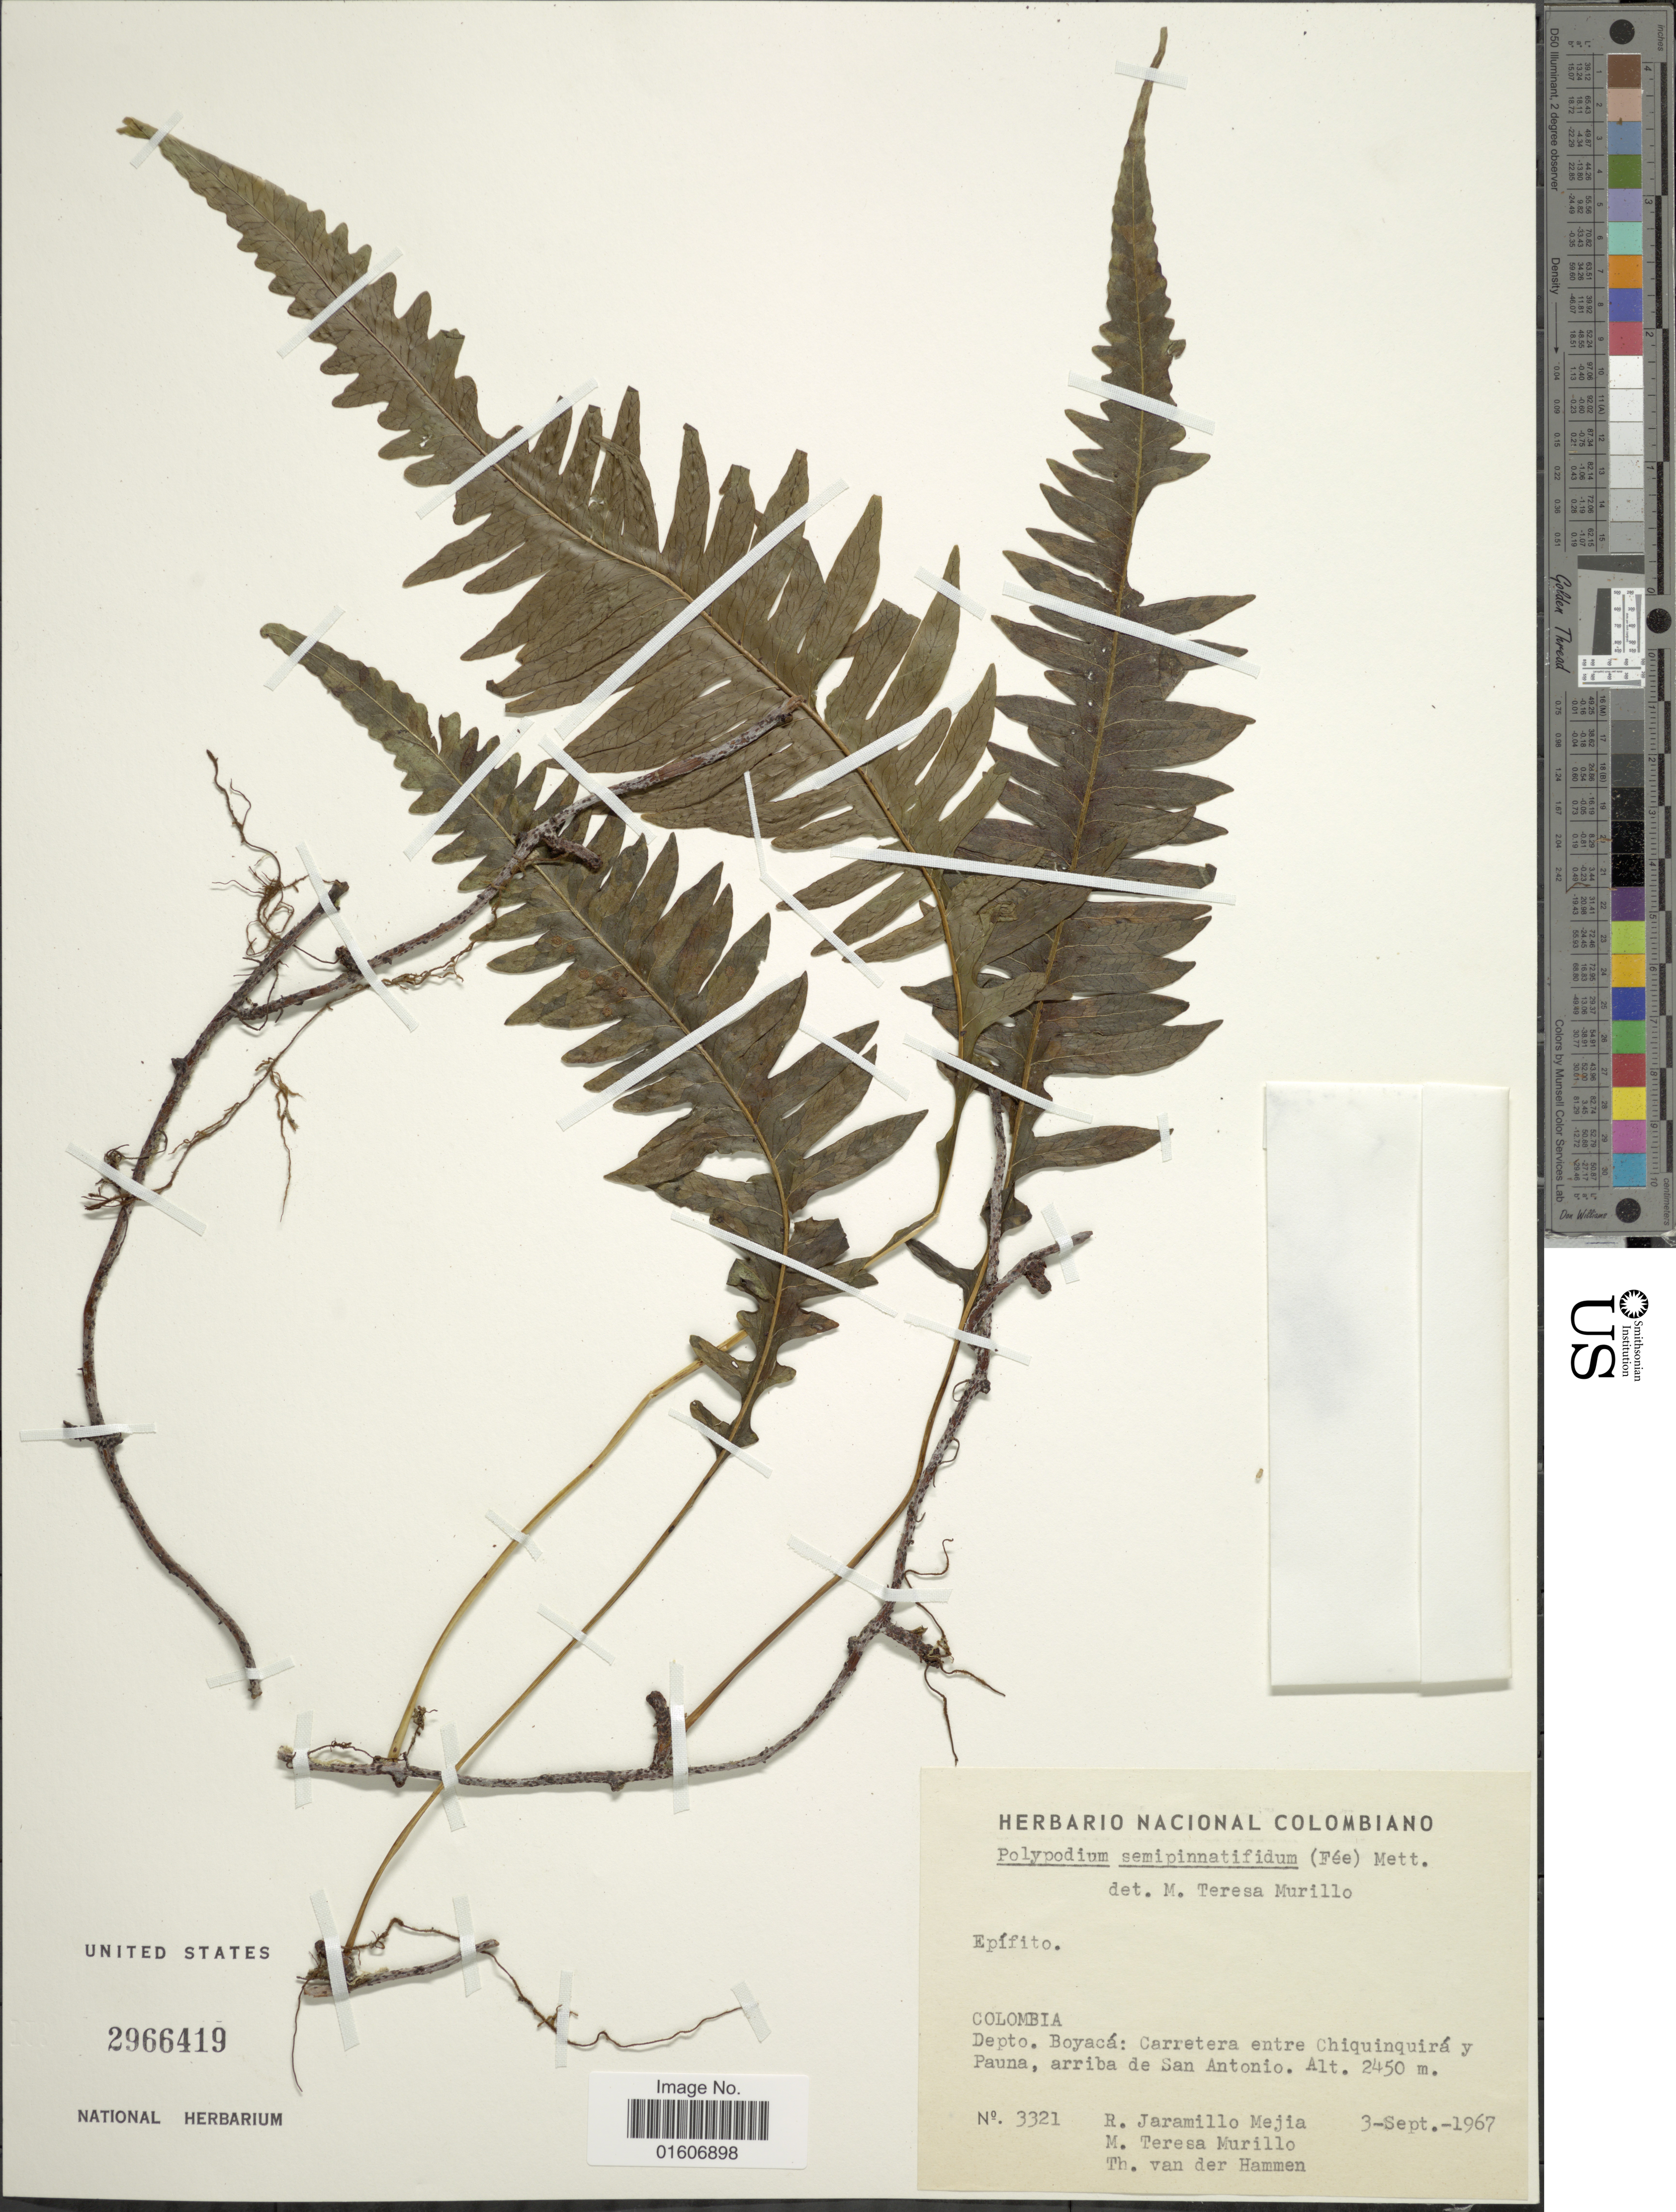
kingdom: Plantae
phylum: Tracheophyta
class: Polypodiopsida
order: Polypodiales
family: Polypodiaceae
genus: Serpocaulon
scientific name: Serpocaulon semipinnatifidum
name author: (Fée) A.R. Sm.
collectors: R. Jaramillo M., M. Murillo & T. Hammen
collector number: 3321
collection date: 1967-09-03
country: Colombia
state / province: Boyacá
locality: Depto. Boyacá: carretera entre Chiquinquirá y Pauna, arriba de San Antonio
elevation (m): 2450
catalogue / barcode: US 2966419